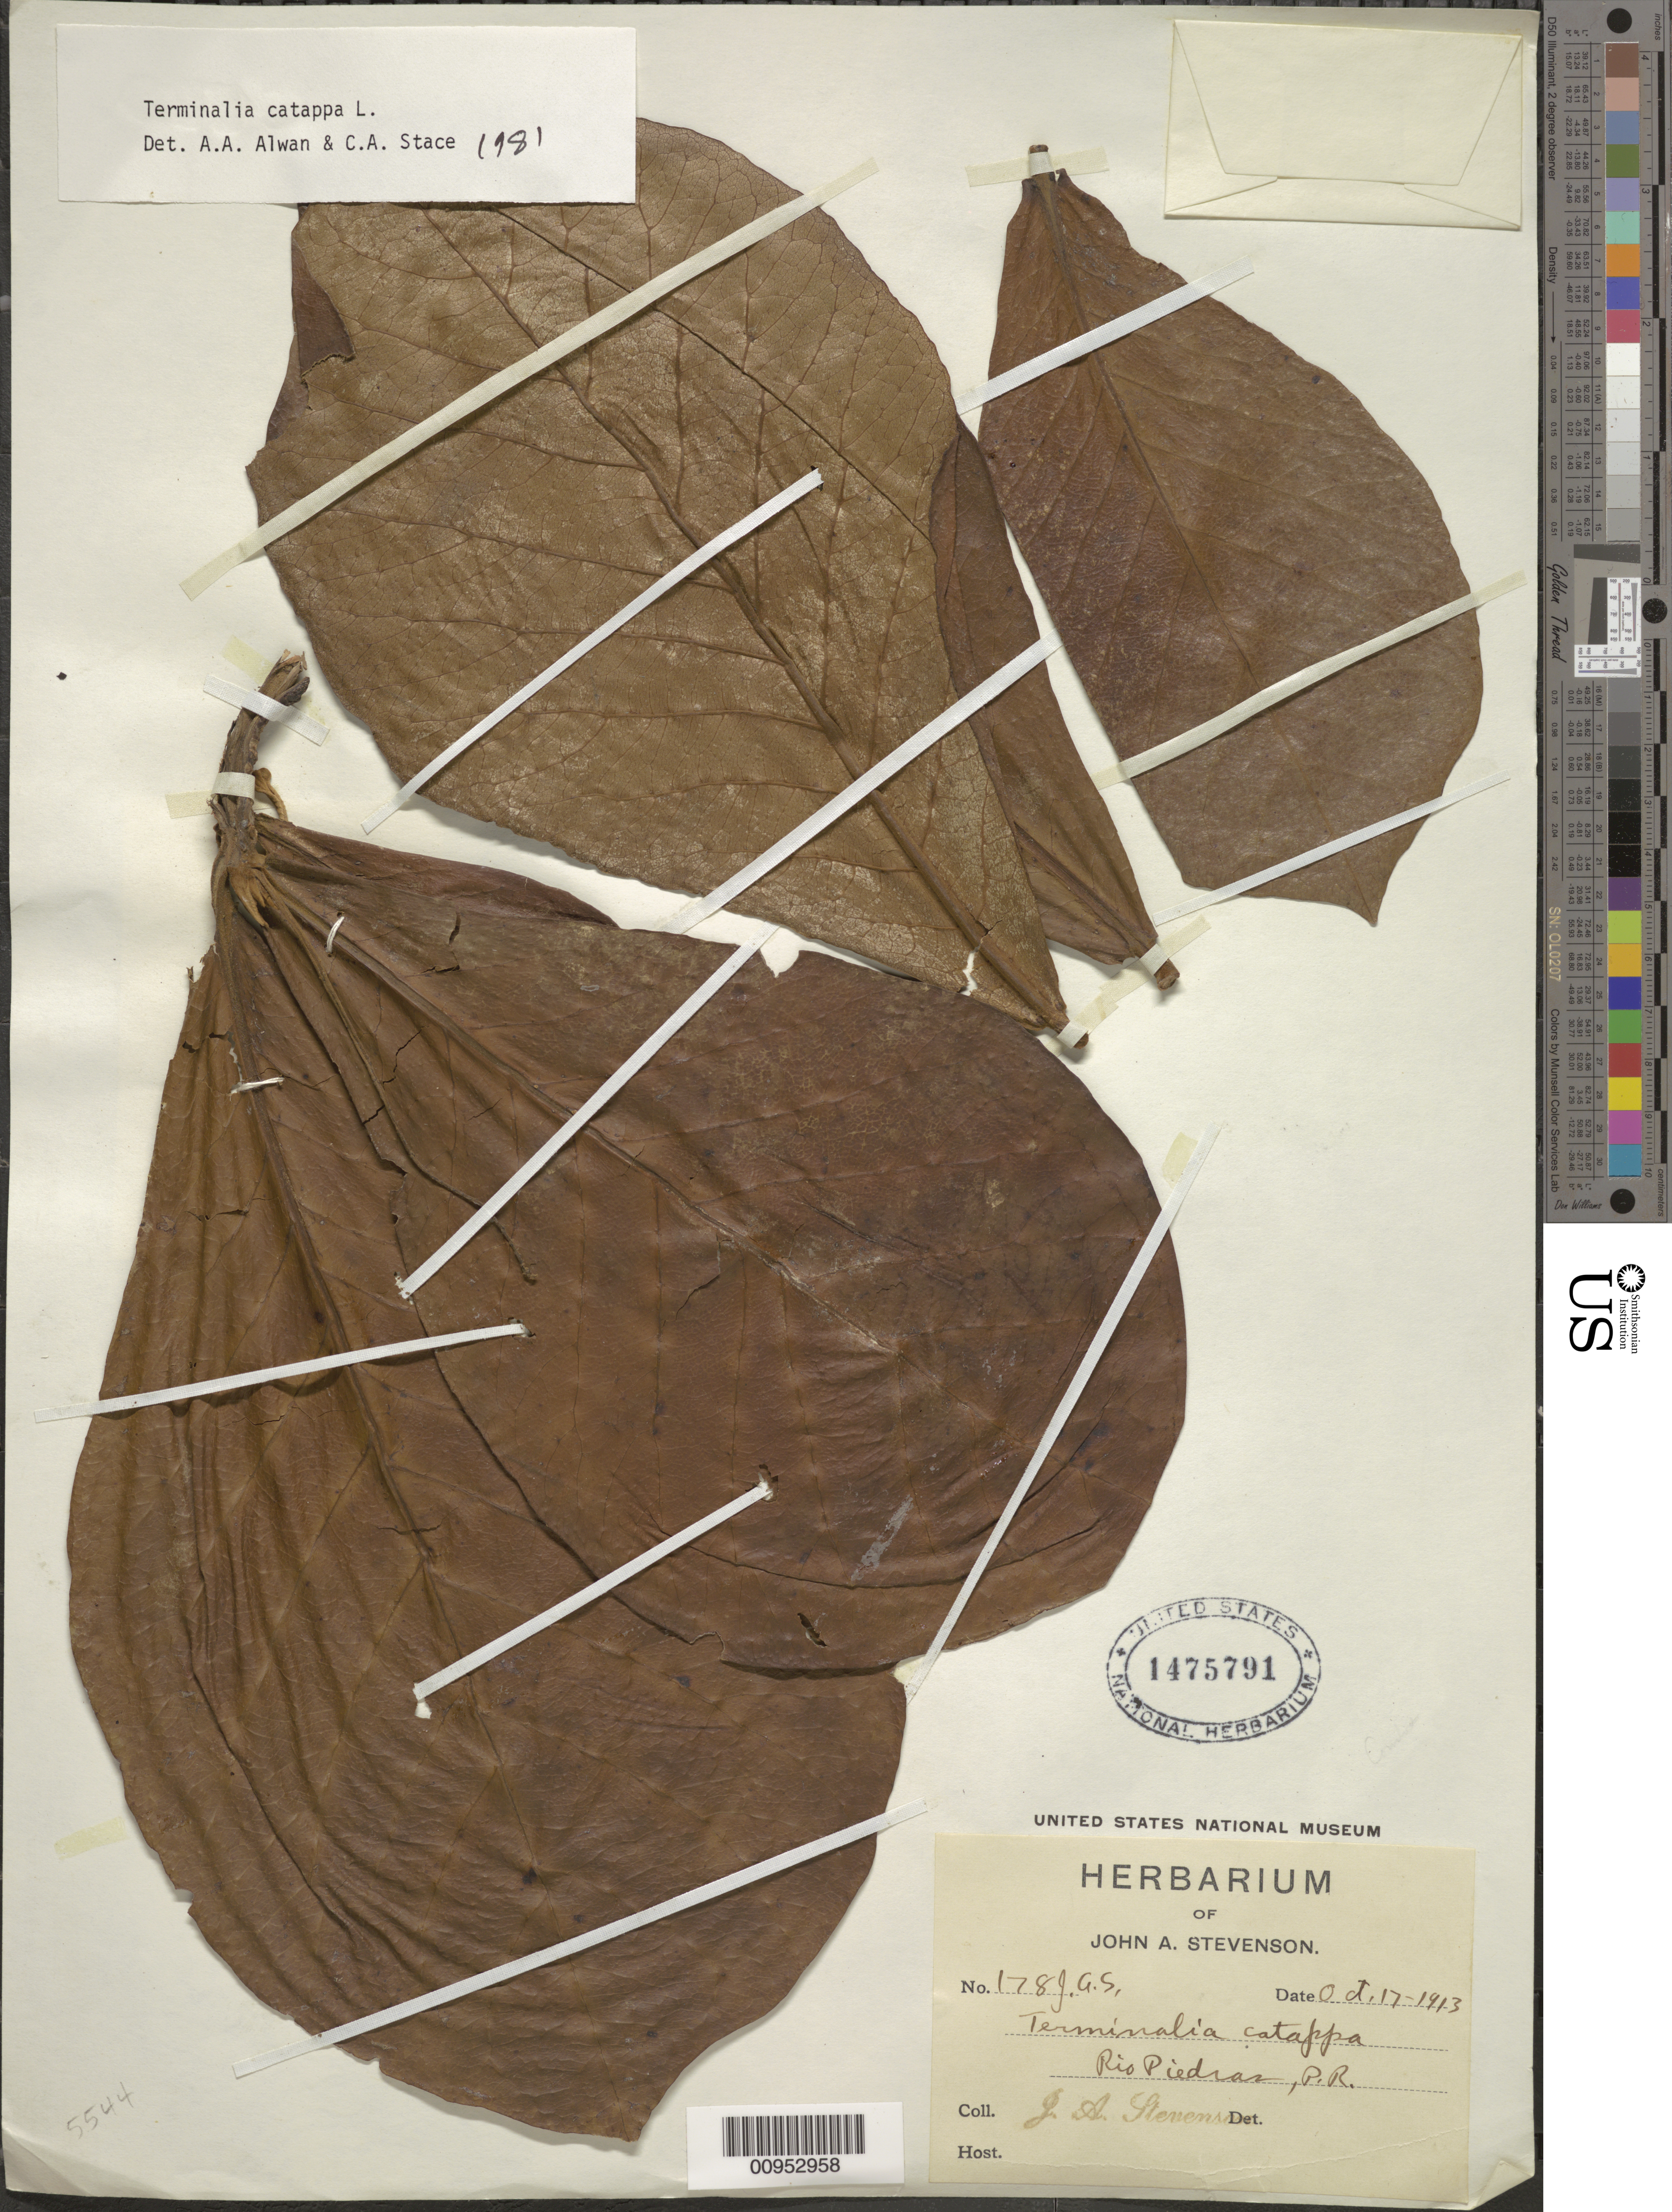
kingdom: Plantae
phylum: Tracheophyta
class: Magnoliopsida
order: Myrtales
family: Combretaceae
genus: Terminalia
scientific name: Terminalia catappa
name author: L.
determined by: Alwan, A. R.; Stace, C. A.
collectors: J. Stevenson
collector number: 178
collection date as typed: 17 Oct 1913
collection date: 1913-10-17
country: Puerto Rico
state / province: San Juan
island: Puerto Rico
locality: Rio Piedras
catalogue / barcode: US 1475791